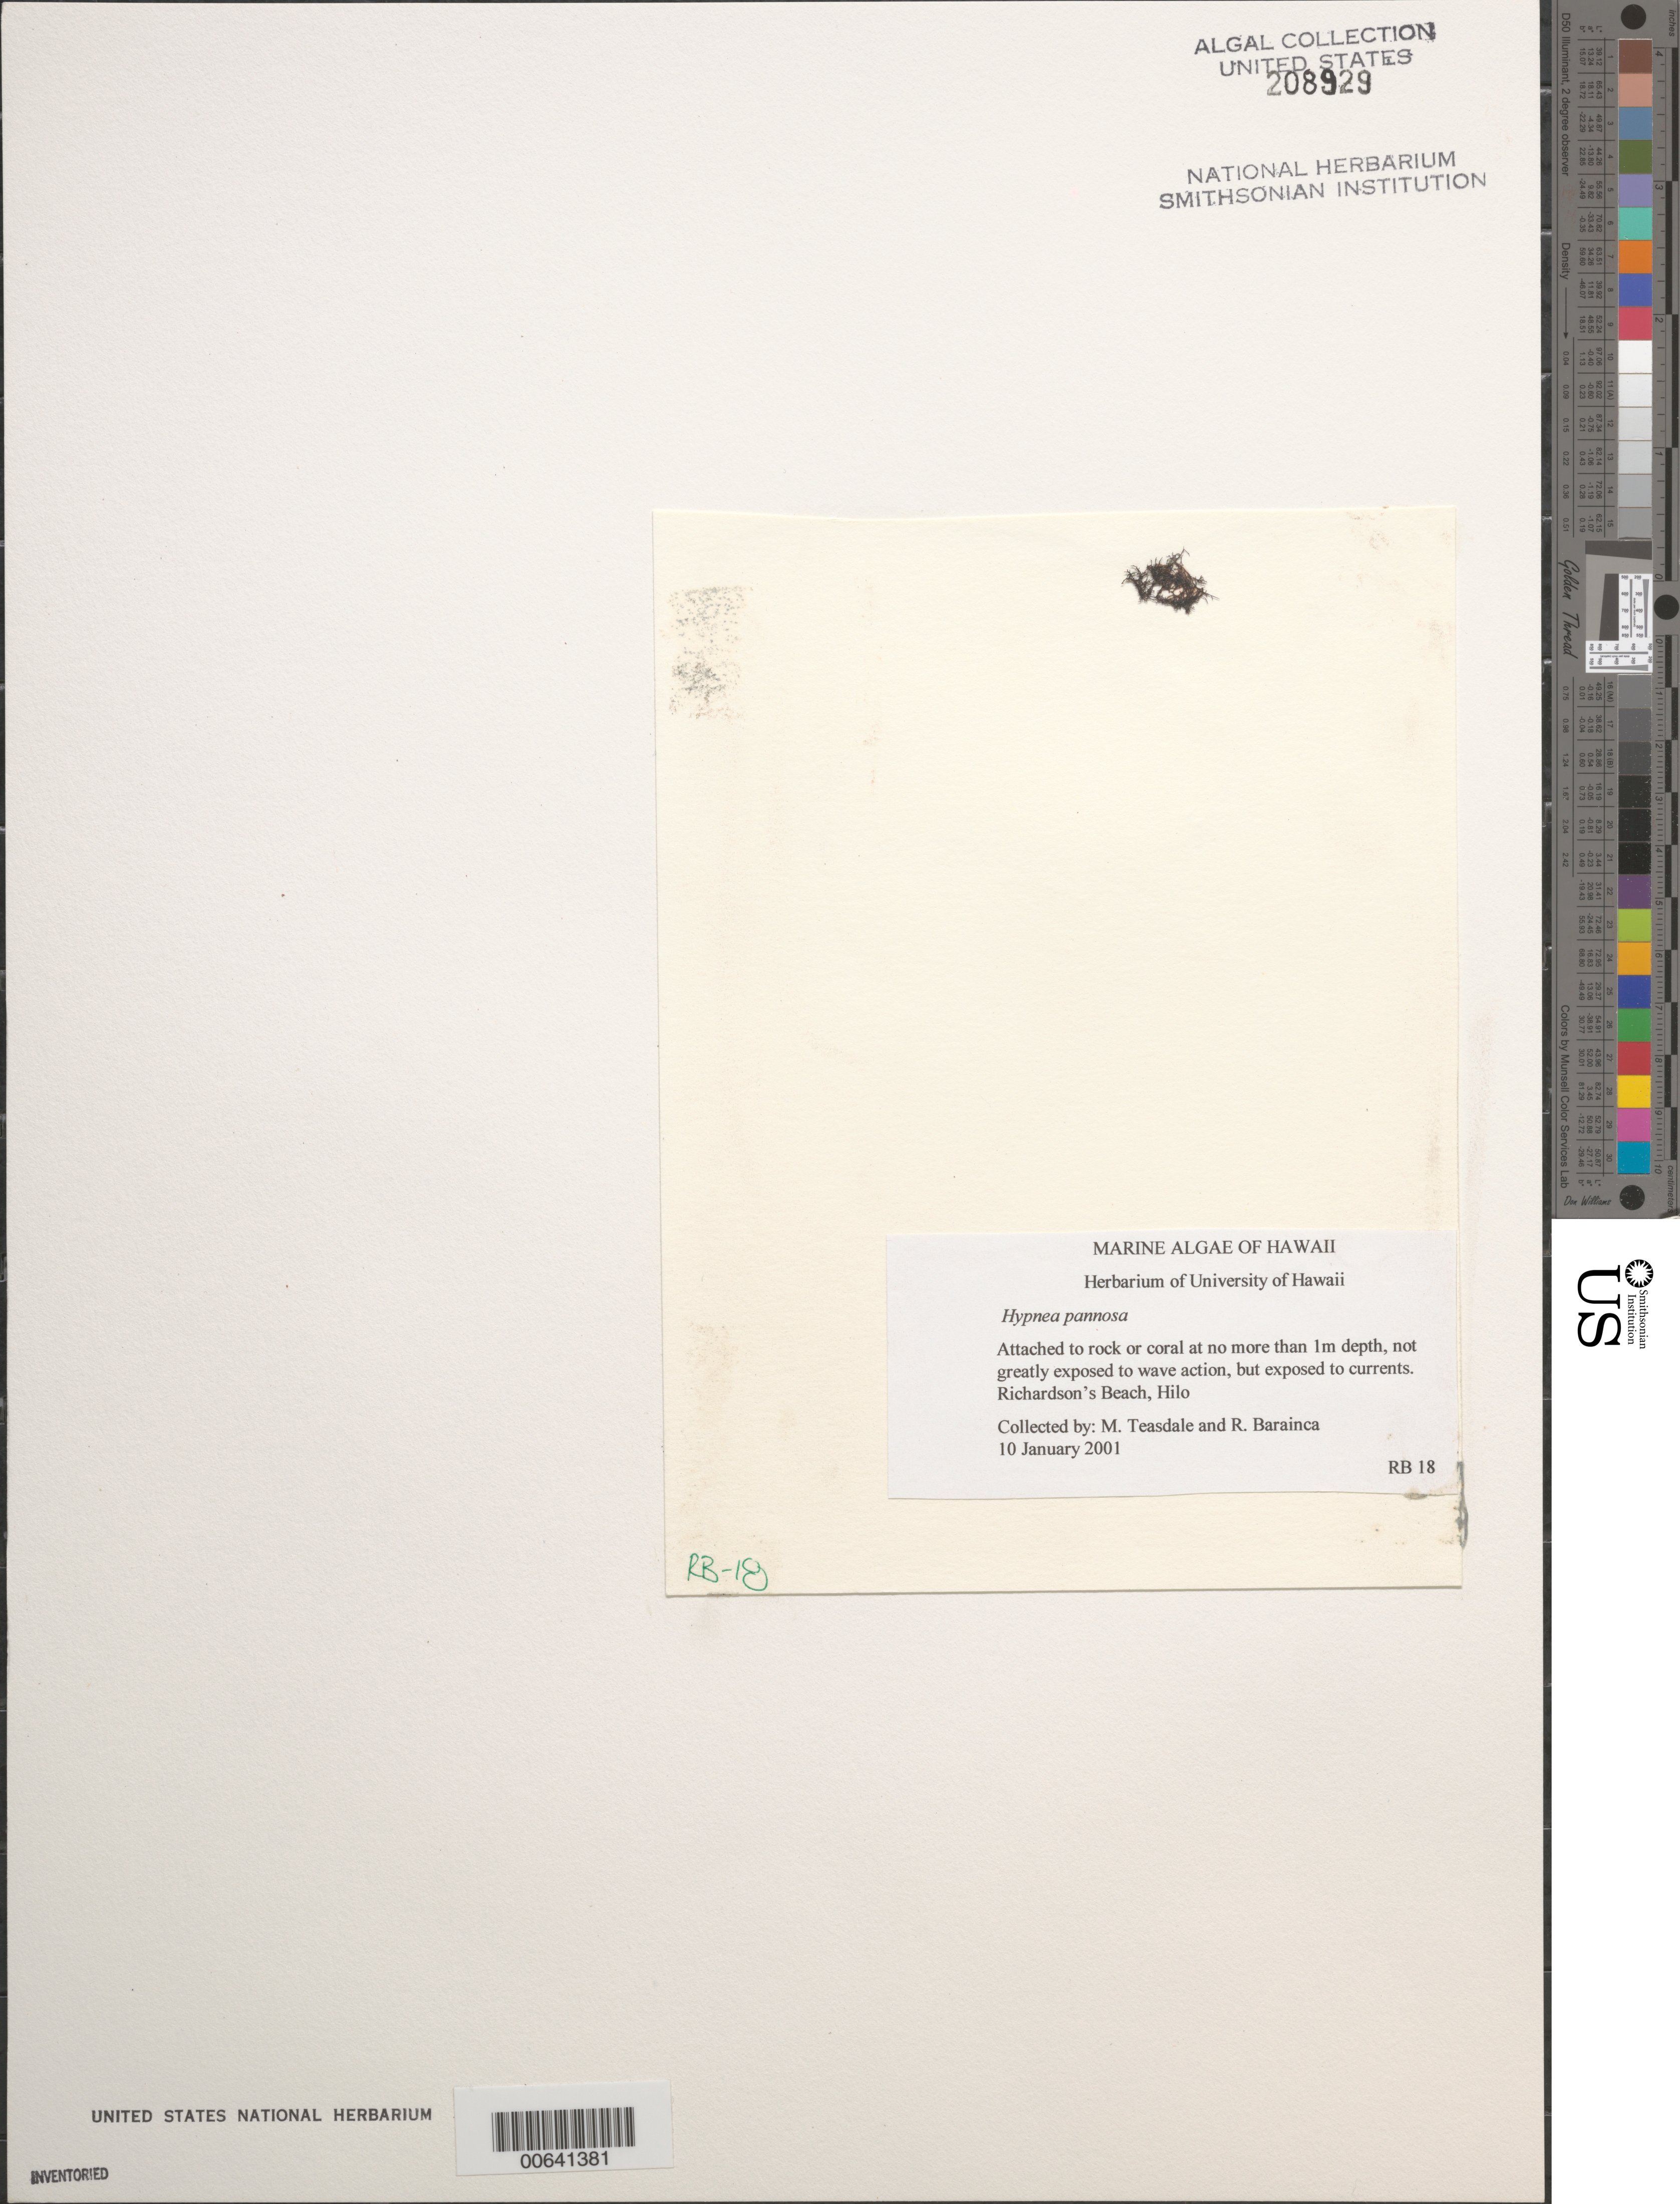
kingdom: Plantae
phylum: Rhodophyta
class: Florideophyceae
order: Gigartinales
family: Cystocloniaceae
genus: Hypnea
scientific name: Hypnea pannosa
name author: J. Agardh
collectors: M. Teasdale & R. Barainca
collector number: RB 18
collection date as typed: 10 Jan 2001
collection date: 2001-01-10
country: United States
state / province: Hawaii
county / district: Hawaii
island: Hawaii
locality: Richardson's Beach, Hilo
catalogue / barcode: US 208929